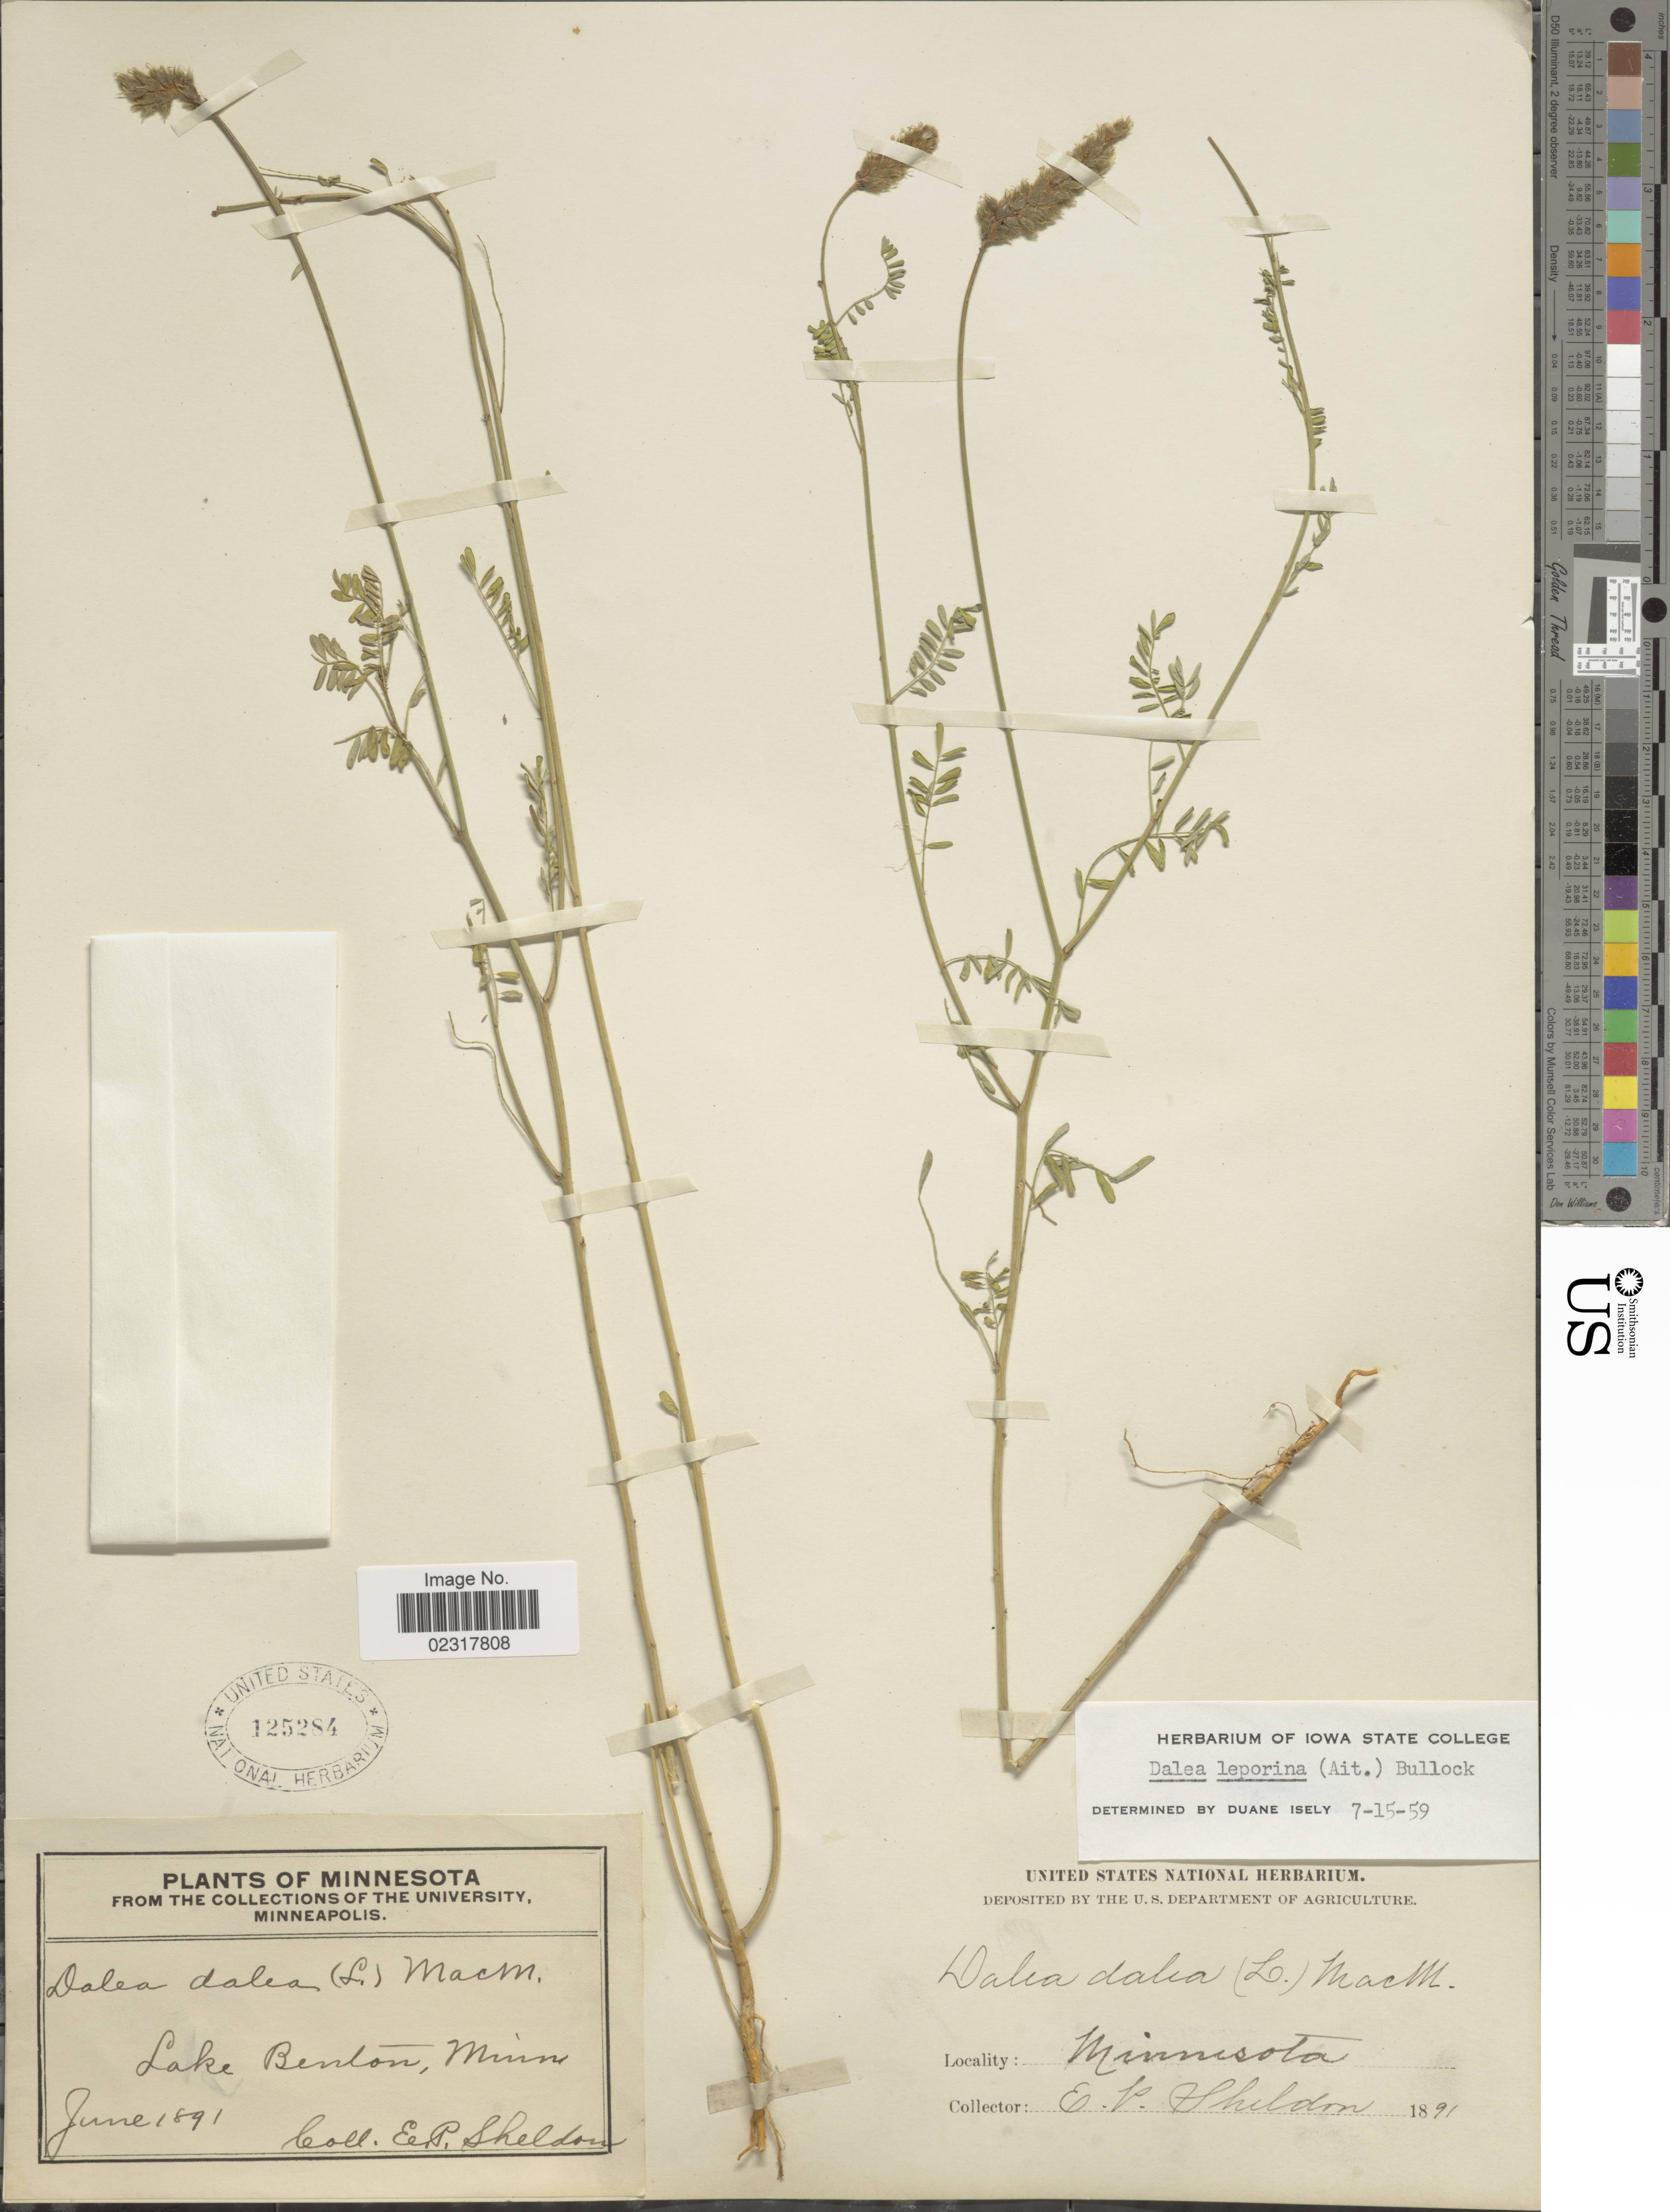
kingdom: Plantae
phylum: Tracheophyta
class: Magnoliopsida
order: Fabales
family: Fabaceae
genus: Dalea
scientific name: Dalea leporina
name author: (Aiton) Bullock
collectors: E. P. Sheldon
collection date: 1891-09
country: United States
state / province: Minnesota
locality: Lake Benton, Minn.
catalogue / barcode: US 125284